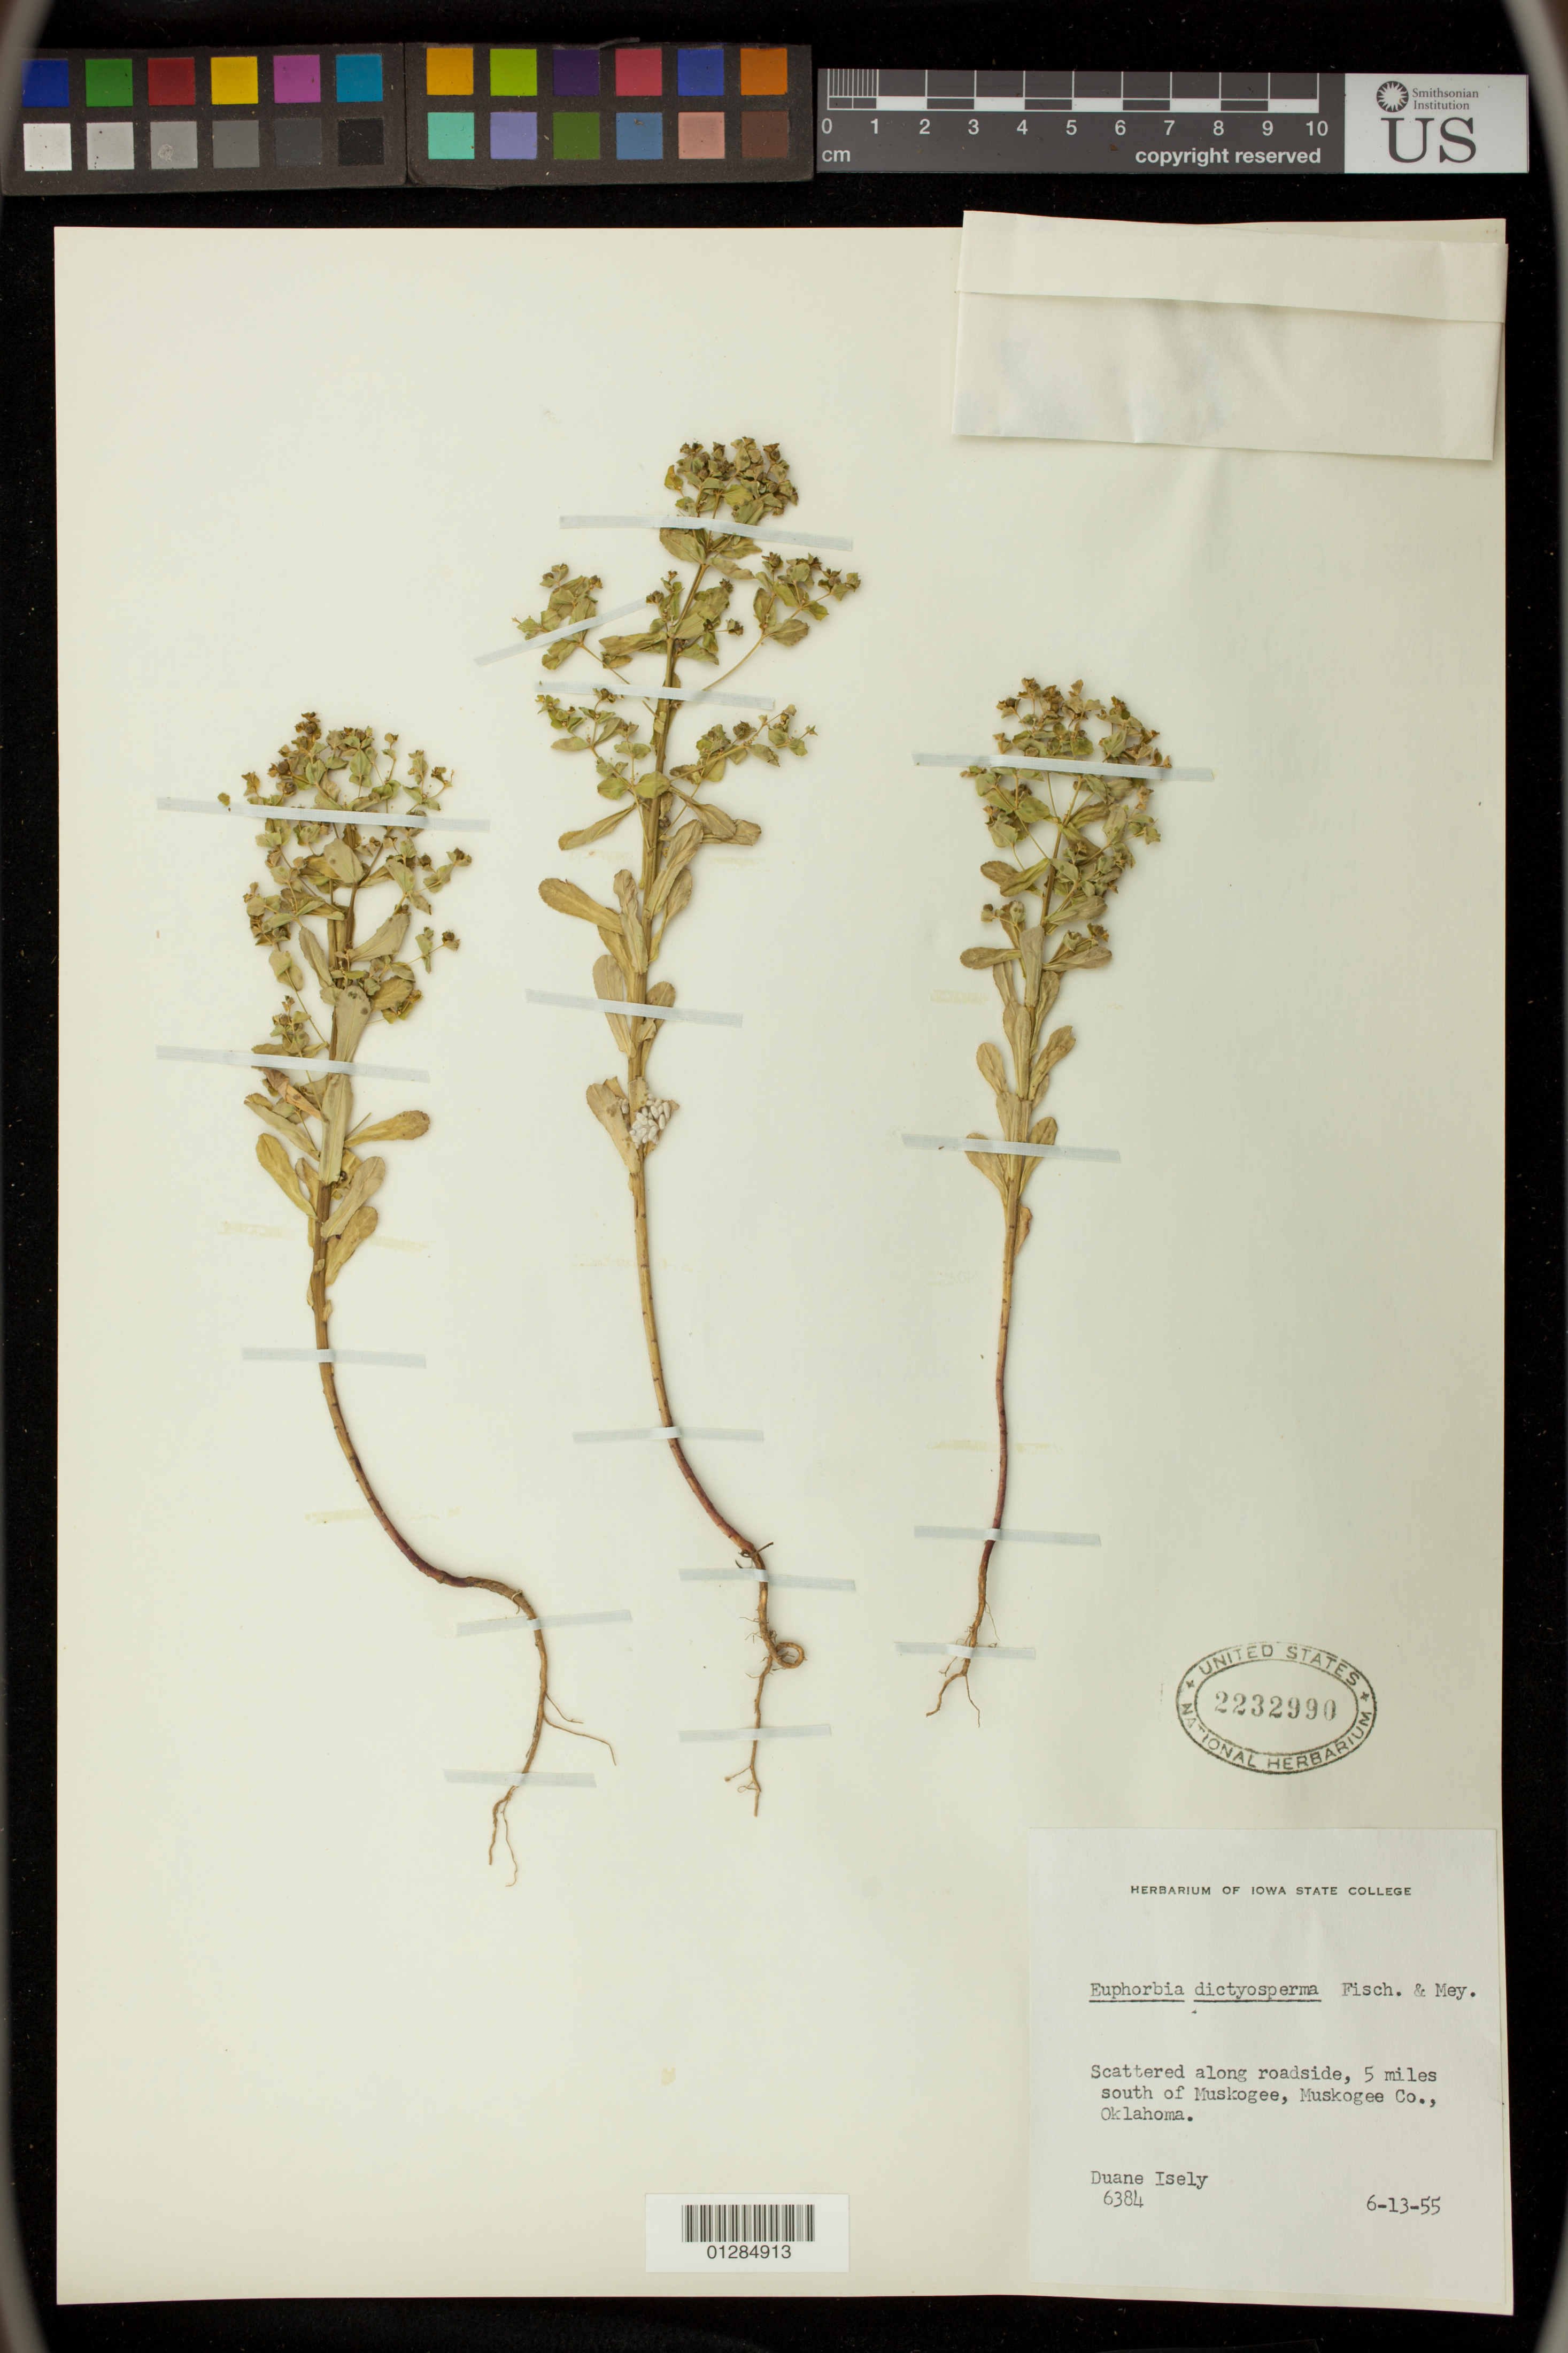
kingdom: Plantae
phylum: Tracheophyta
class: Magnoliopsida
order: Malpighiales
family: Euphorbiaceae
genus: Euphorbia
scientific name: Euphorbia spathulata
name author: Lam.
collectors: D. Isley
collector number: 6384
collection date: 1955-06-13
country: United States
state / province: Oklahoma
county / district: Muskogee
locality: along roadside, 5 miles south of Muskogee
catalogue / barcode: US 2232990